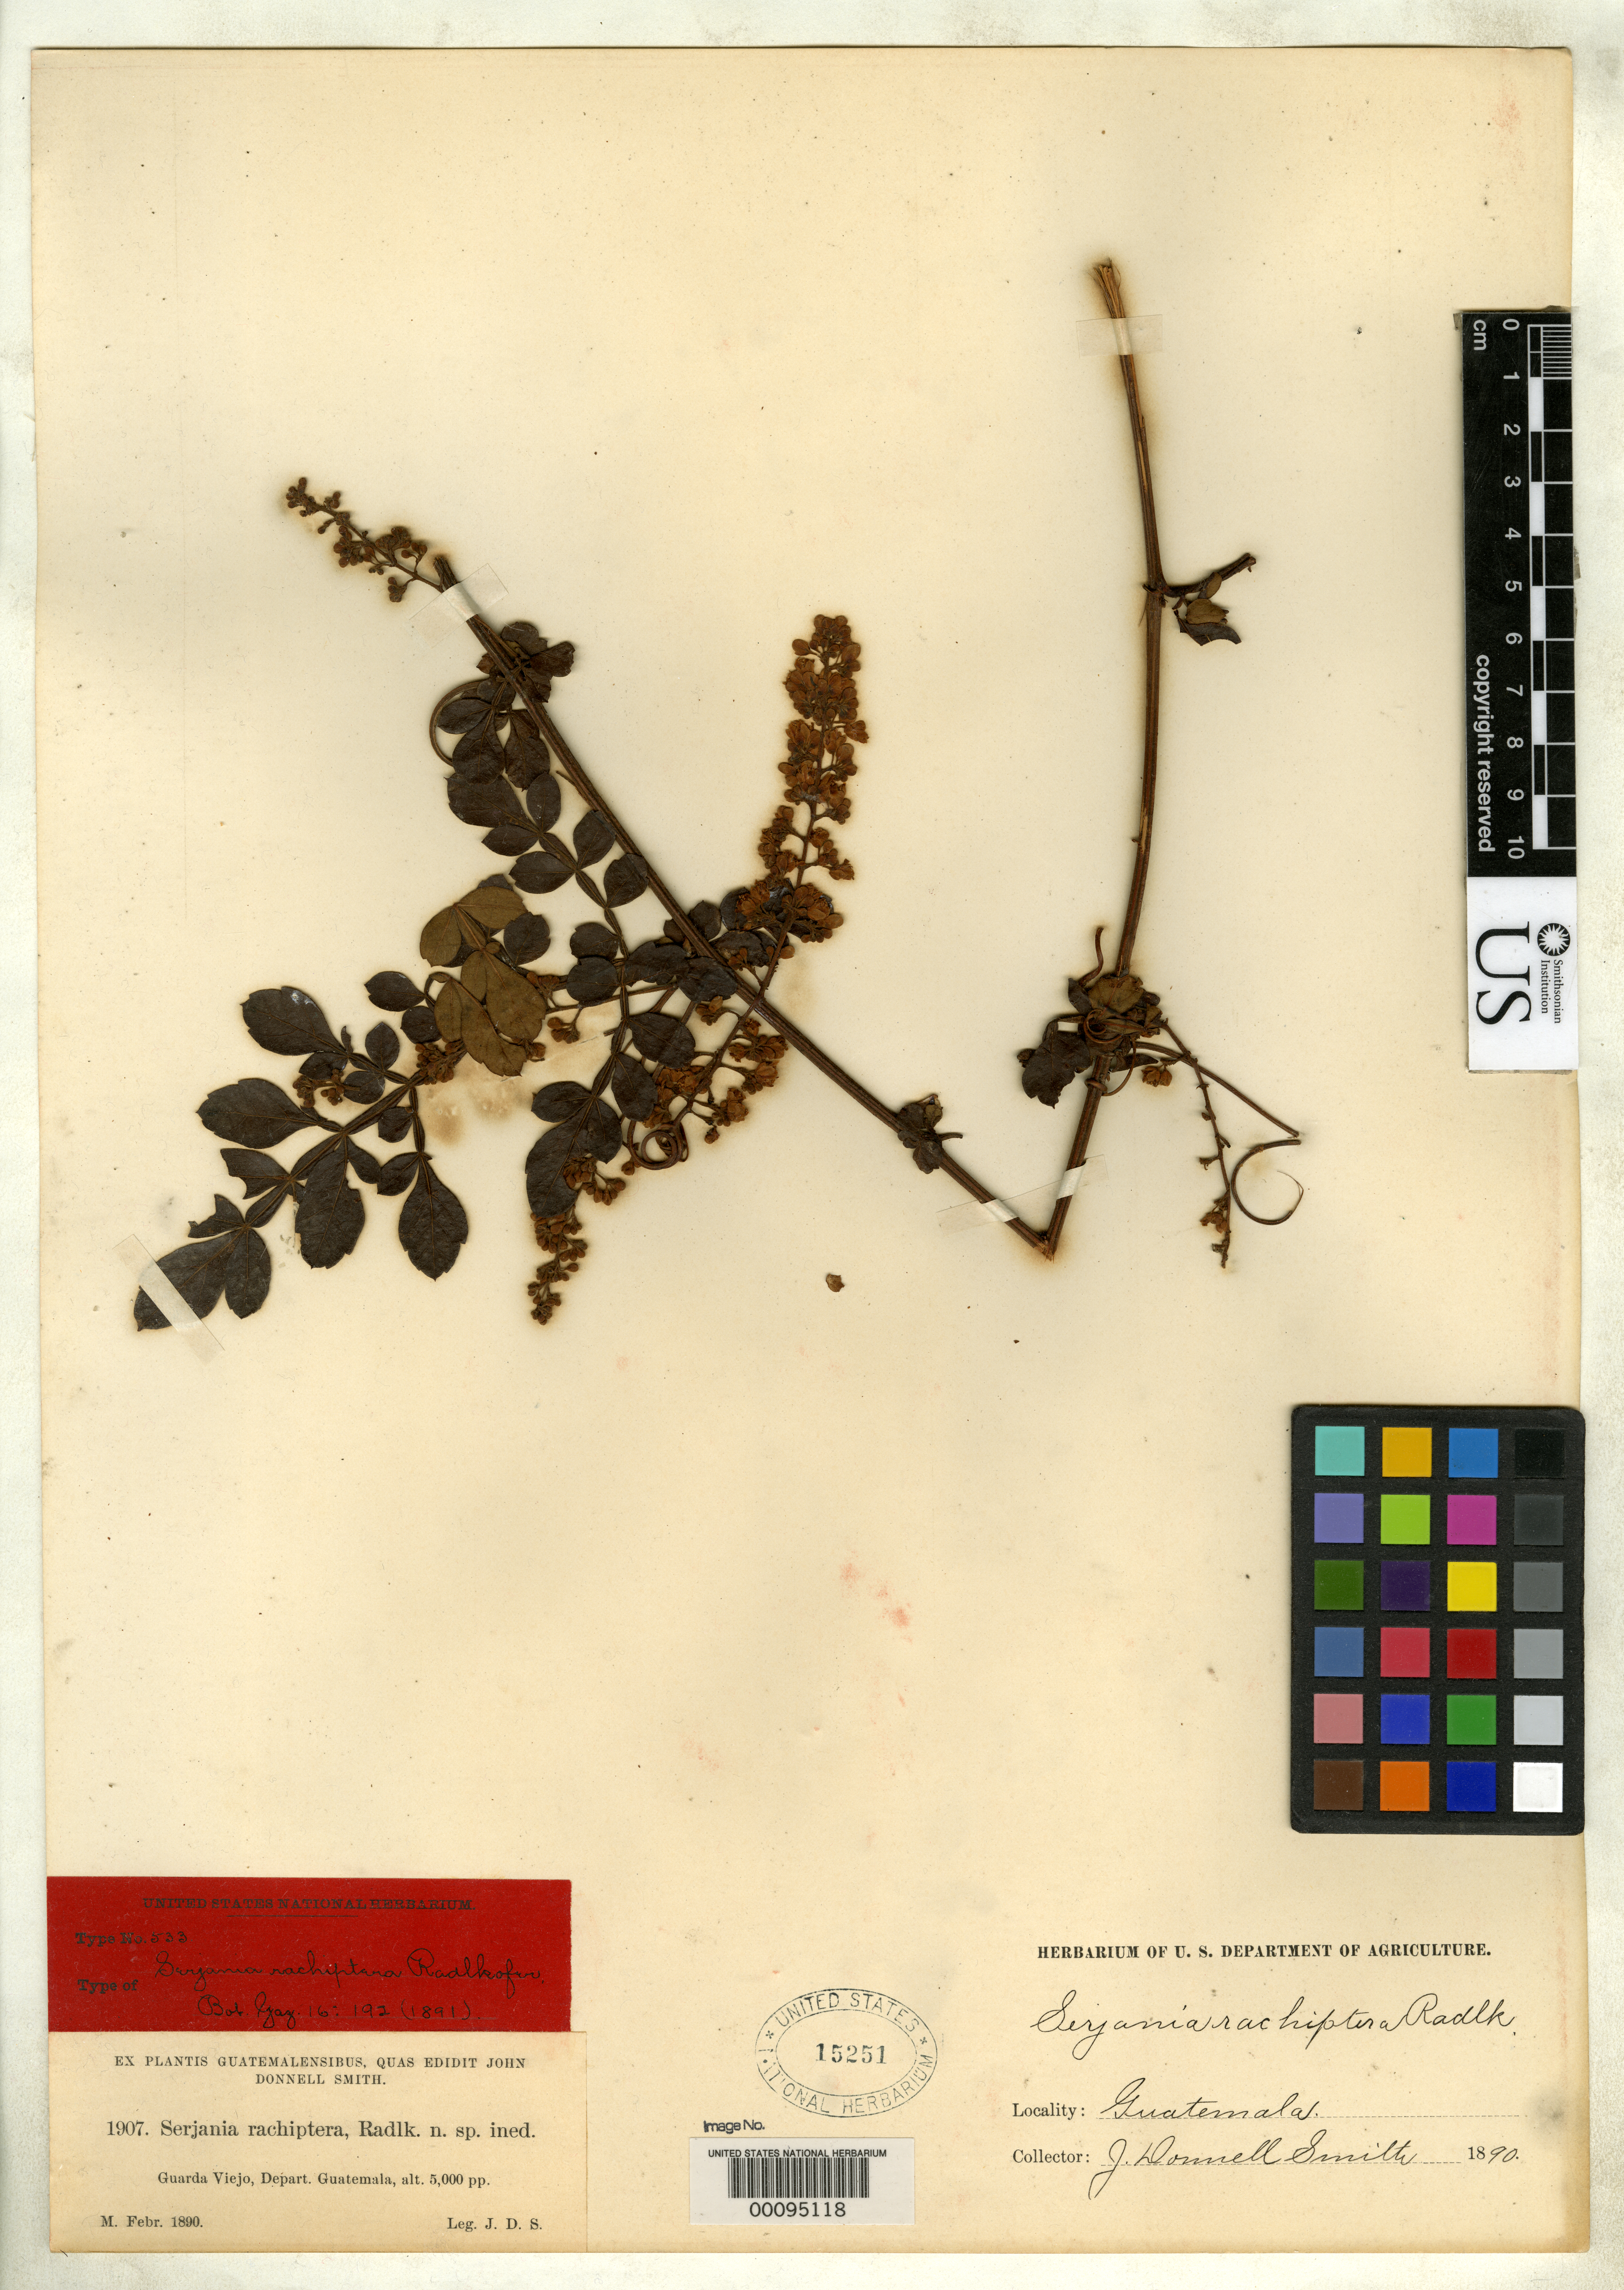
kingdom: Plantae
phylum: Tracheophyta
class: Magnoliopsida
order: Sapindales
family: Sapindaceae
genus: Serjania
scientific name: Serjania rachiptera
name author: Radlk.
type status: Isotype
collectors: J. Donnell Smith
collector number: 1907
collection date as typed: Feb 1890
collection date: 1890-02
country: Guatemala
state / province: Guatemala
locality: Guarda Viejo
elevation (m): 1524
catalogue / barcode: US 15251